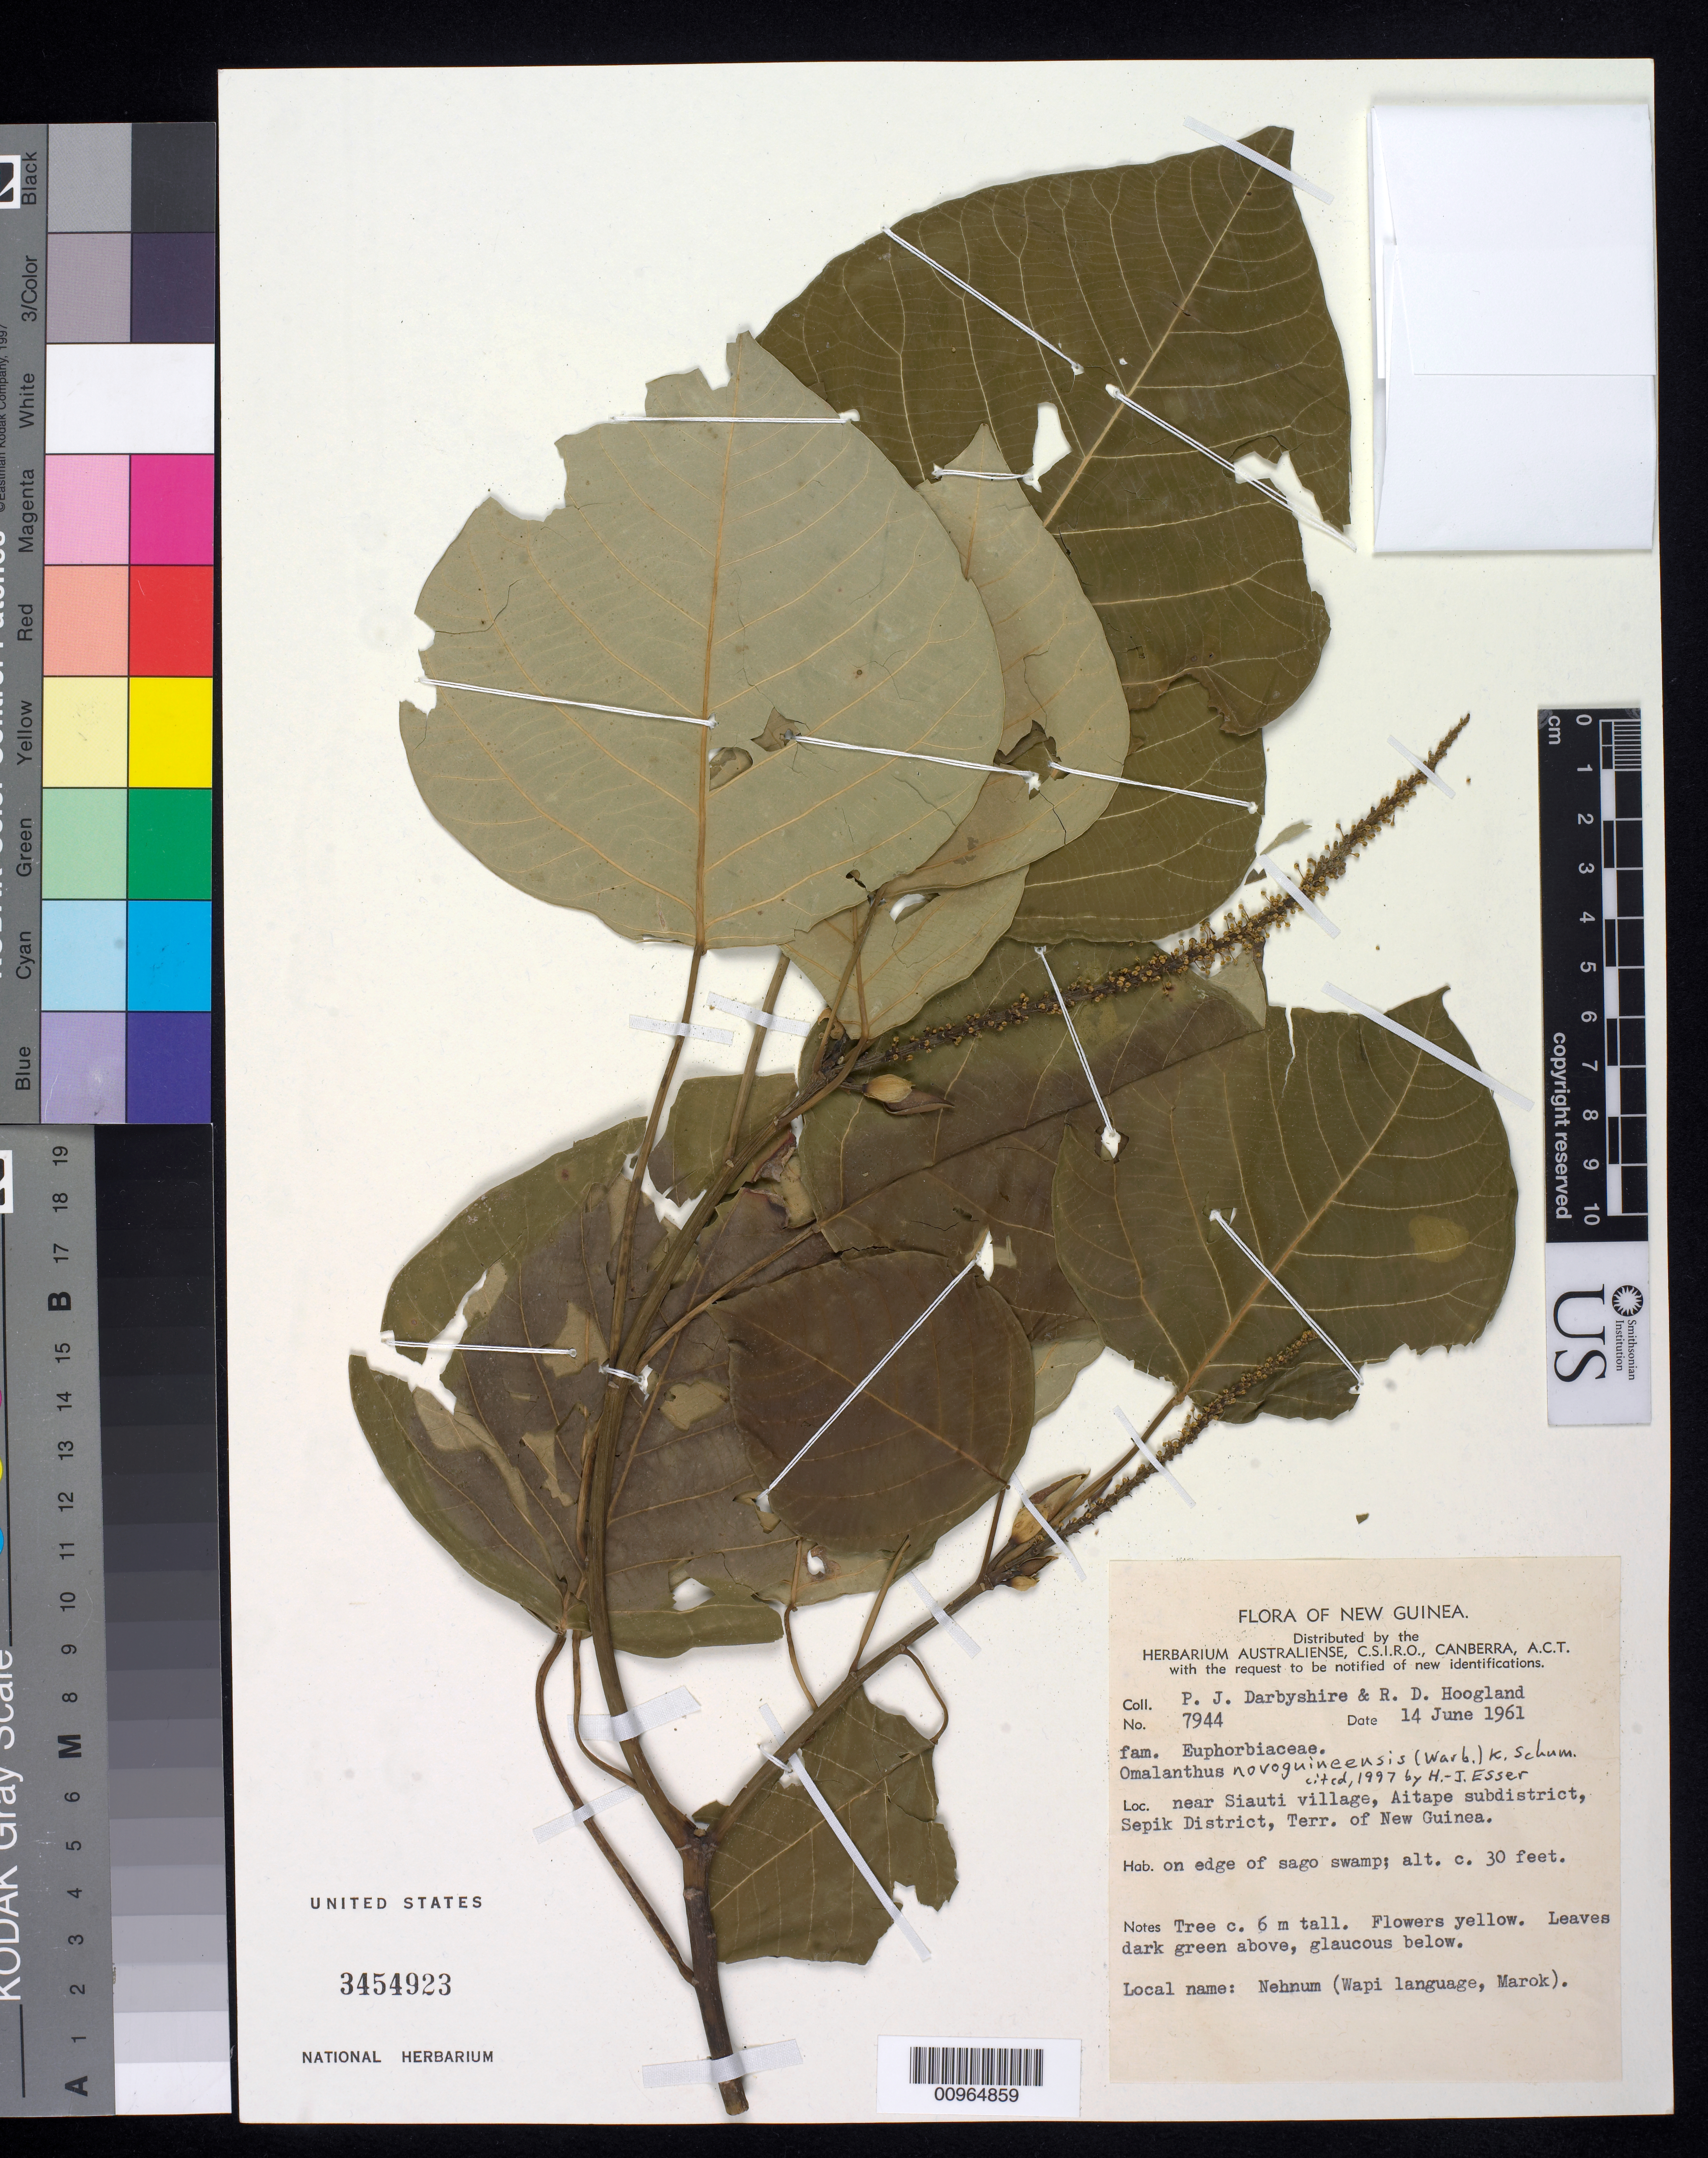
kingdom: Plantae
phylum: Tracheophyta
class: Magnoliopsida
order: Malpighiales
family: Euphorbiaceae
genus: Homalanthus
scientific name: Homalanthus novoguineensis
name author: (Warb.) K. Schum.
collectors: P. Darbyshire & R. D. Hoogland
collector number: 7944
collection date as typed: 14 Jun 1961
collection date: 1961-06-14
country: Papua New Guinea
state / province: Sandaun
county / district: Aitape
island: New Guinea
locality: near Siauti village, Aitape subdistrict, Sepik District. Edge of sago swamp.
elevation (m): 9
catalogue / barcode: US 3454923